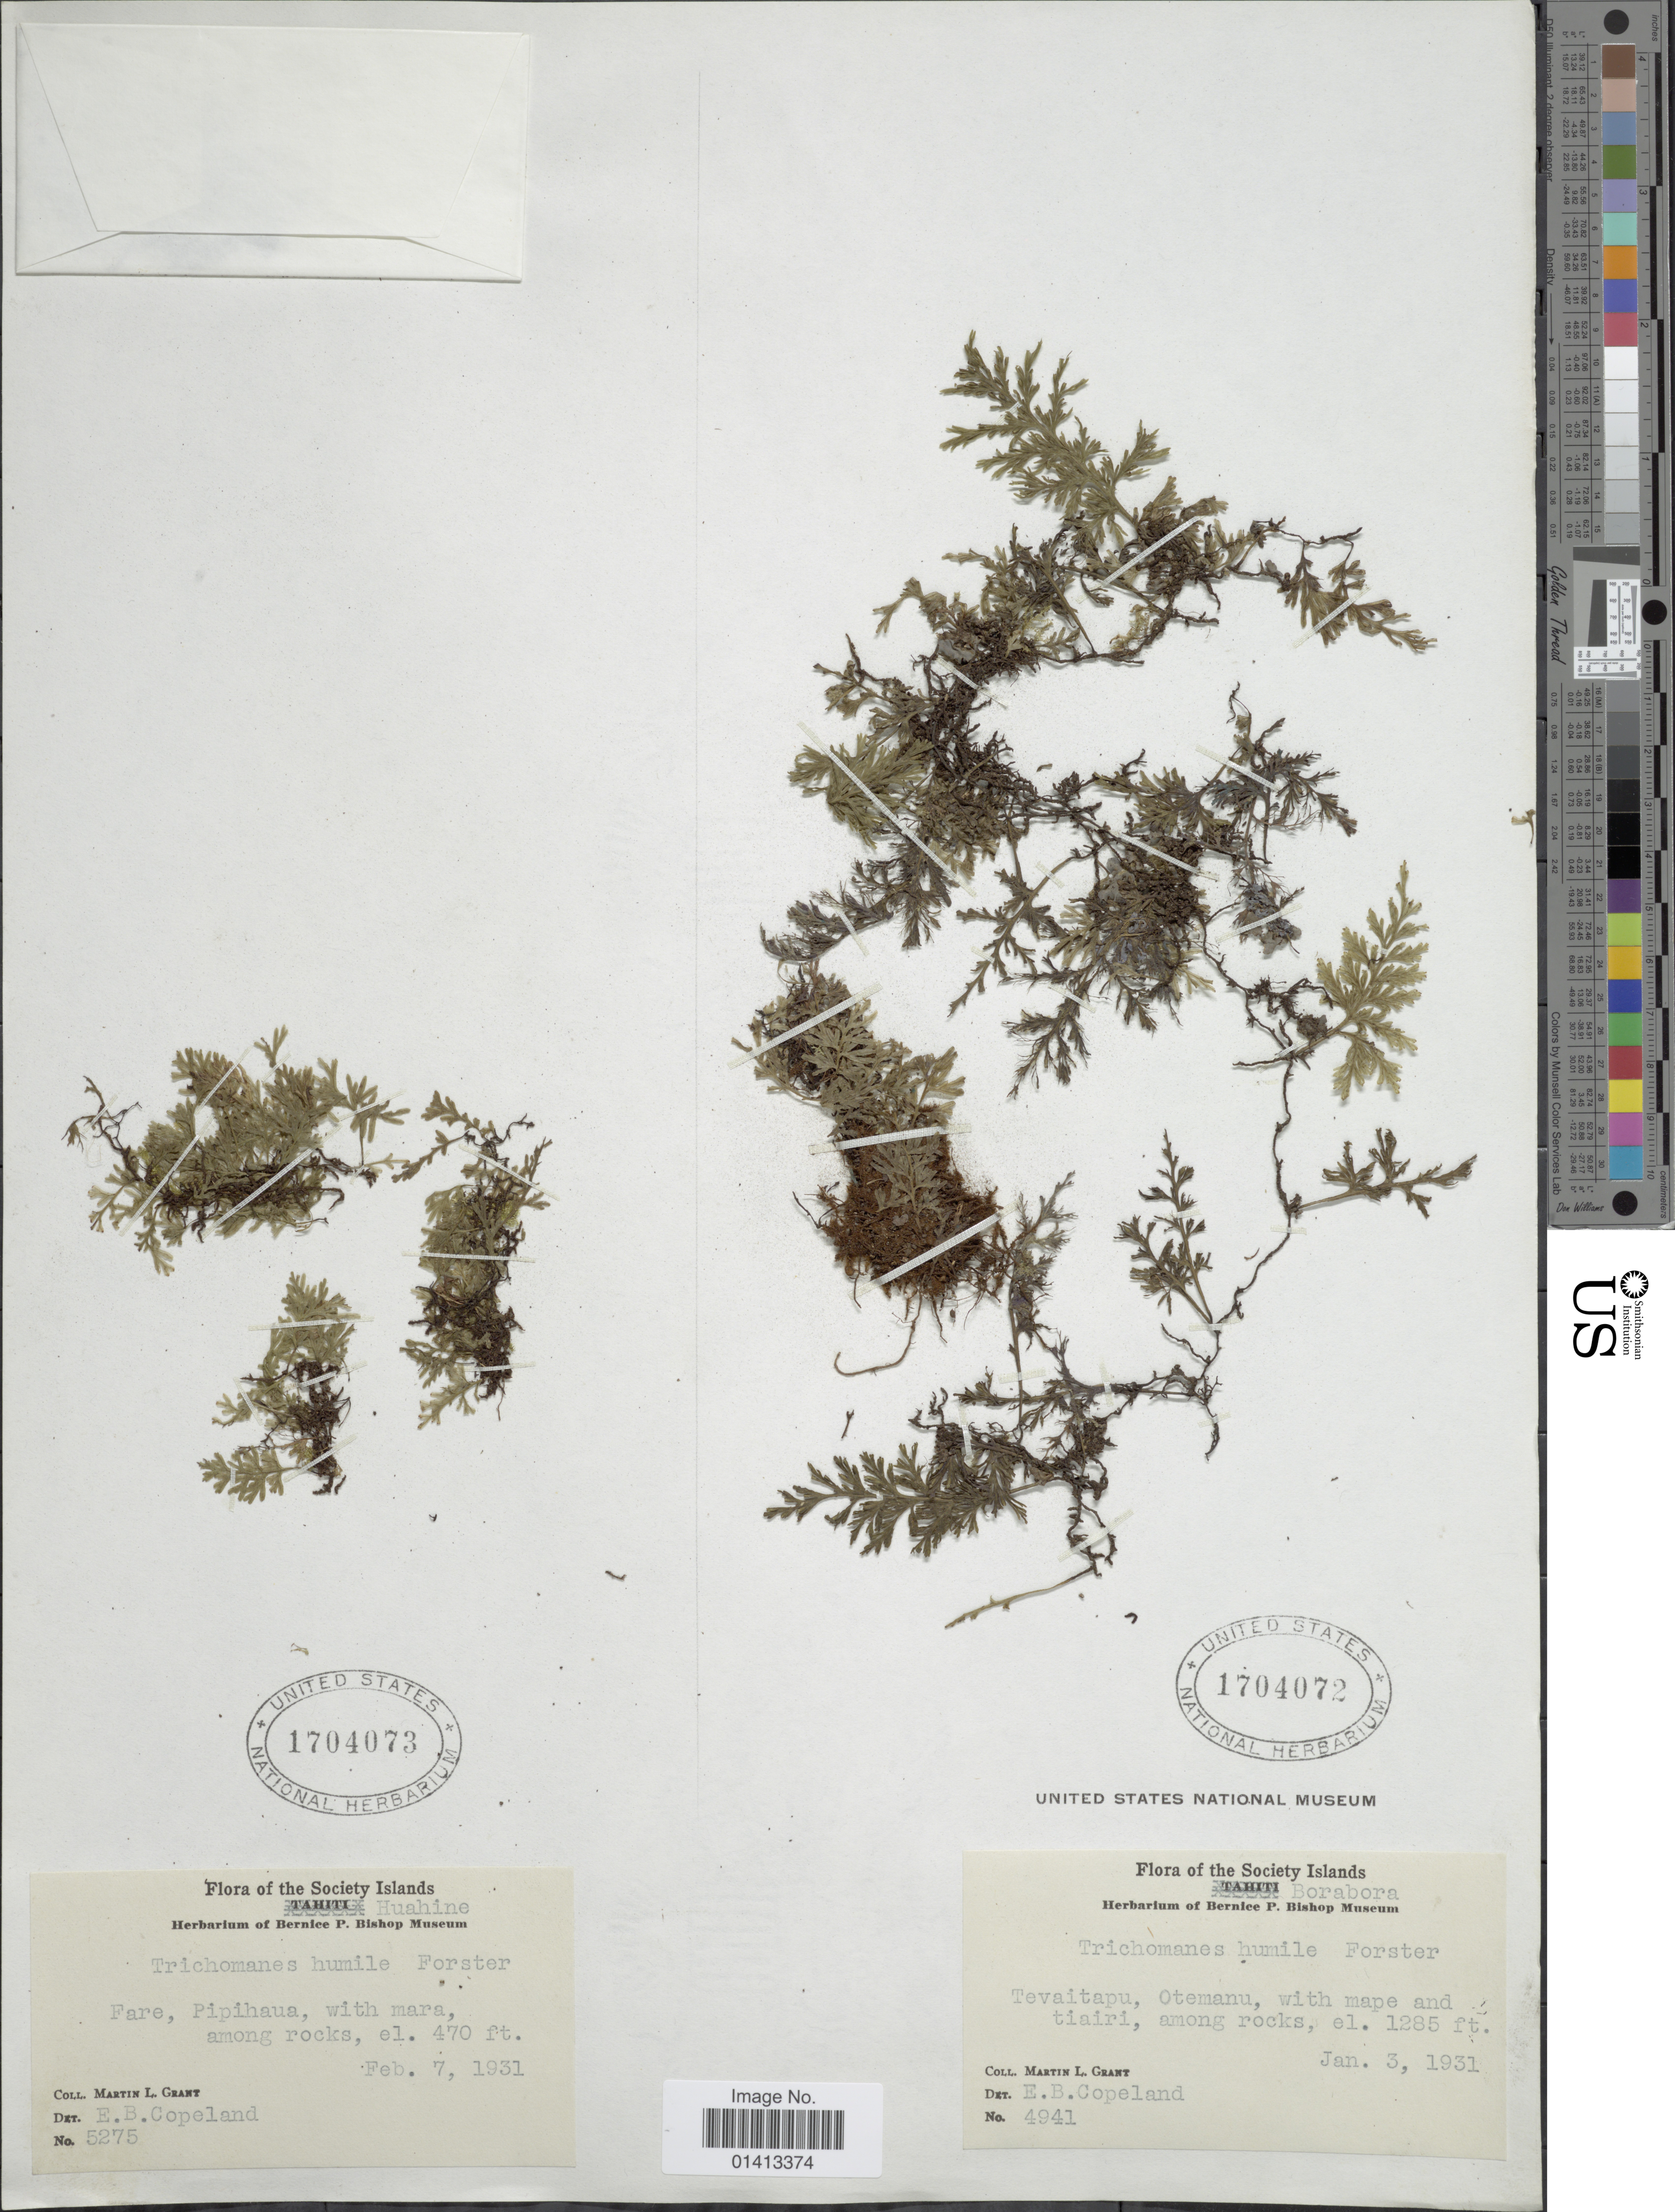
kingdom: Plantae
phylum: Tracheophyta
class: Polypodiopsida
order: Hymenophyllales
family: Hymenophyllaceae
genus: Crepidomanes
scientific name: Crepidomanes humilis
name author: (G. Forst.) Bosch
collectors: M. L. Grant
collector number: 5275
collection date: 1931-02-07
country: French Polynesia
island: Huahine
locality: The Society Islands, Huahine, Fare, Pipihaua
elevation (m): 143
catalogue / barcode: US 1704073